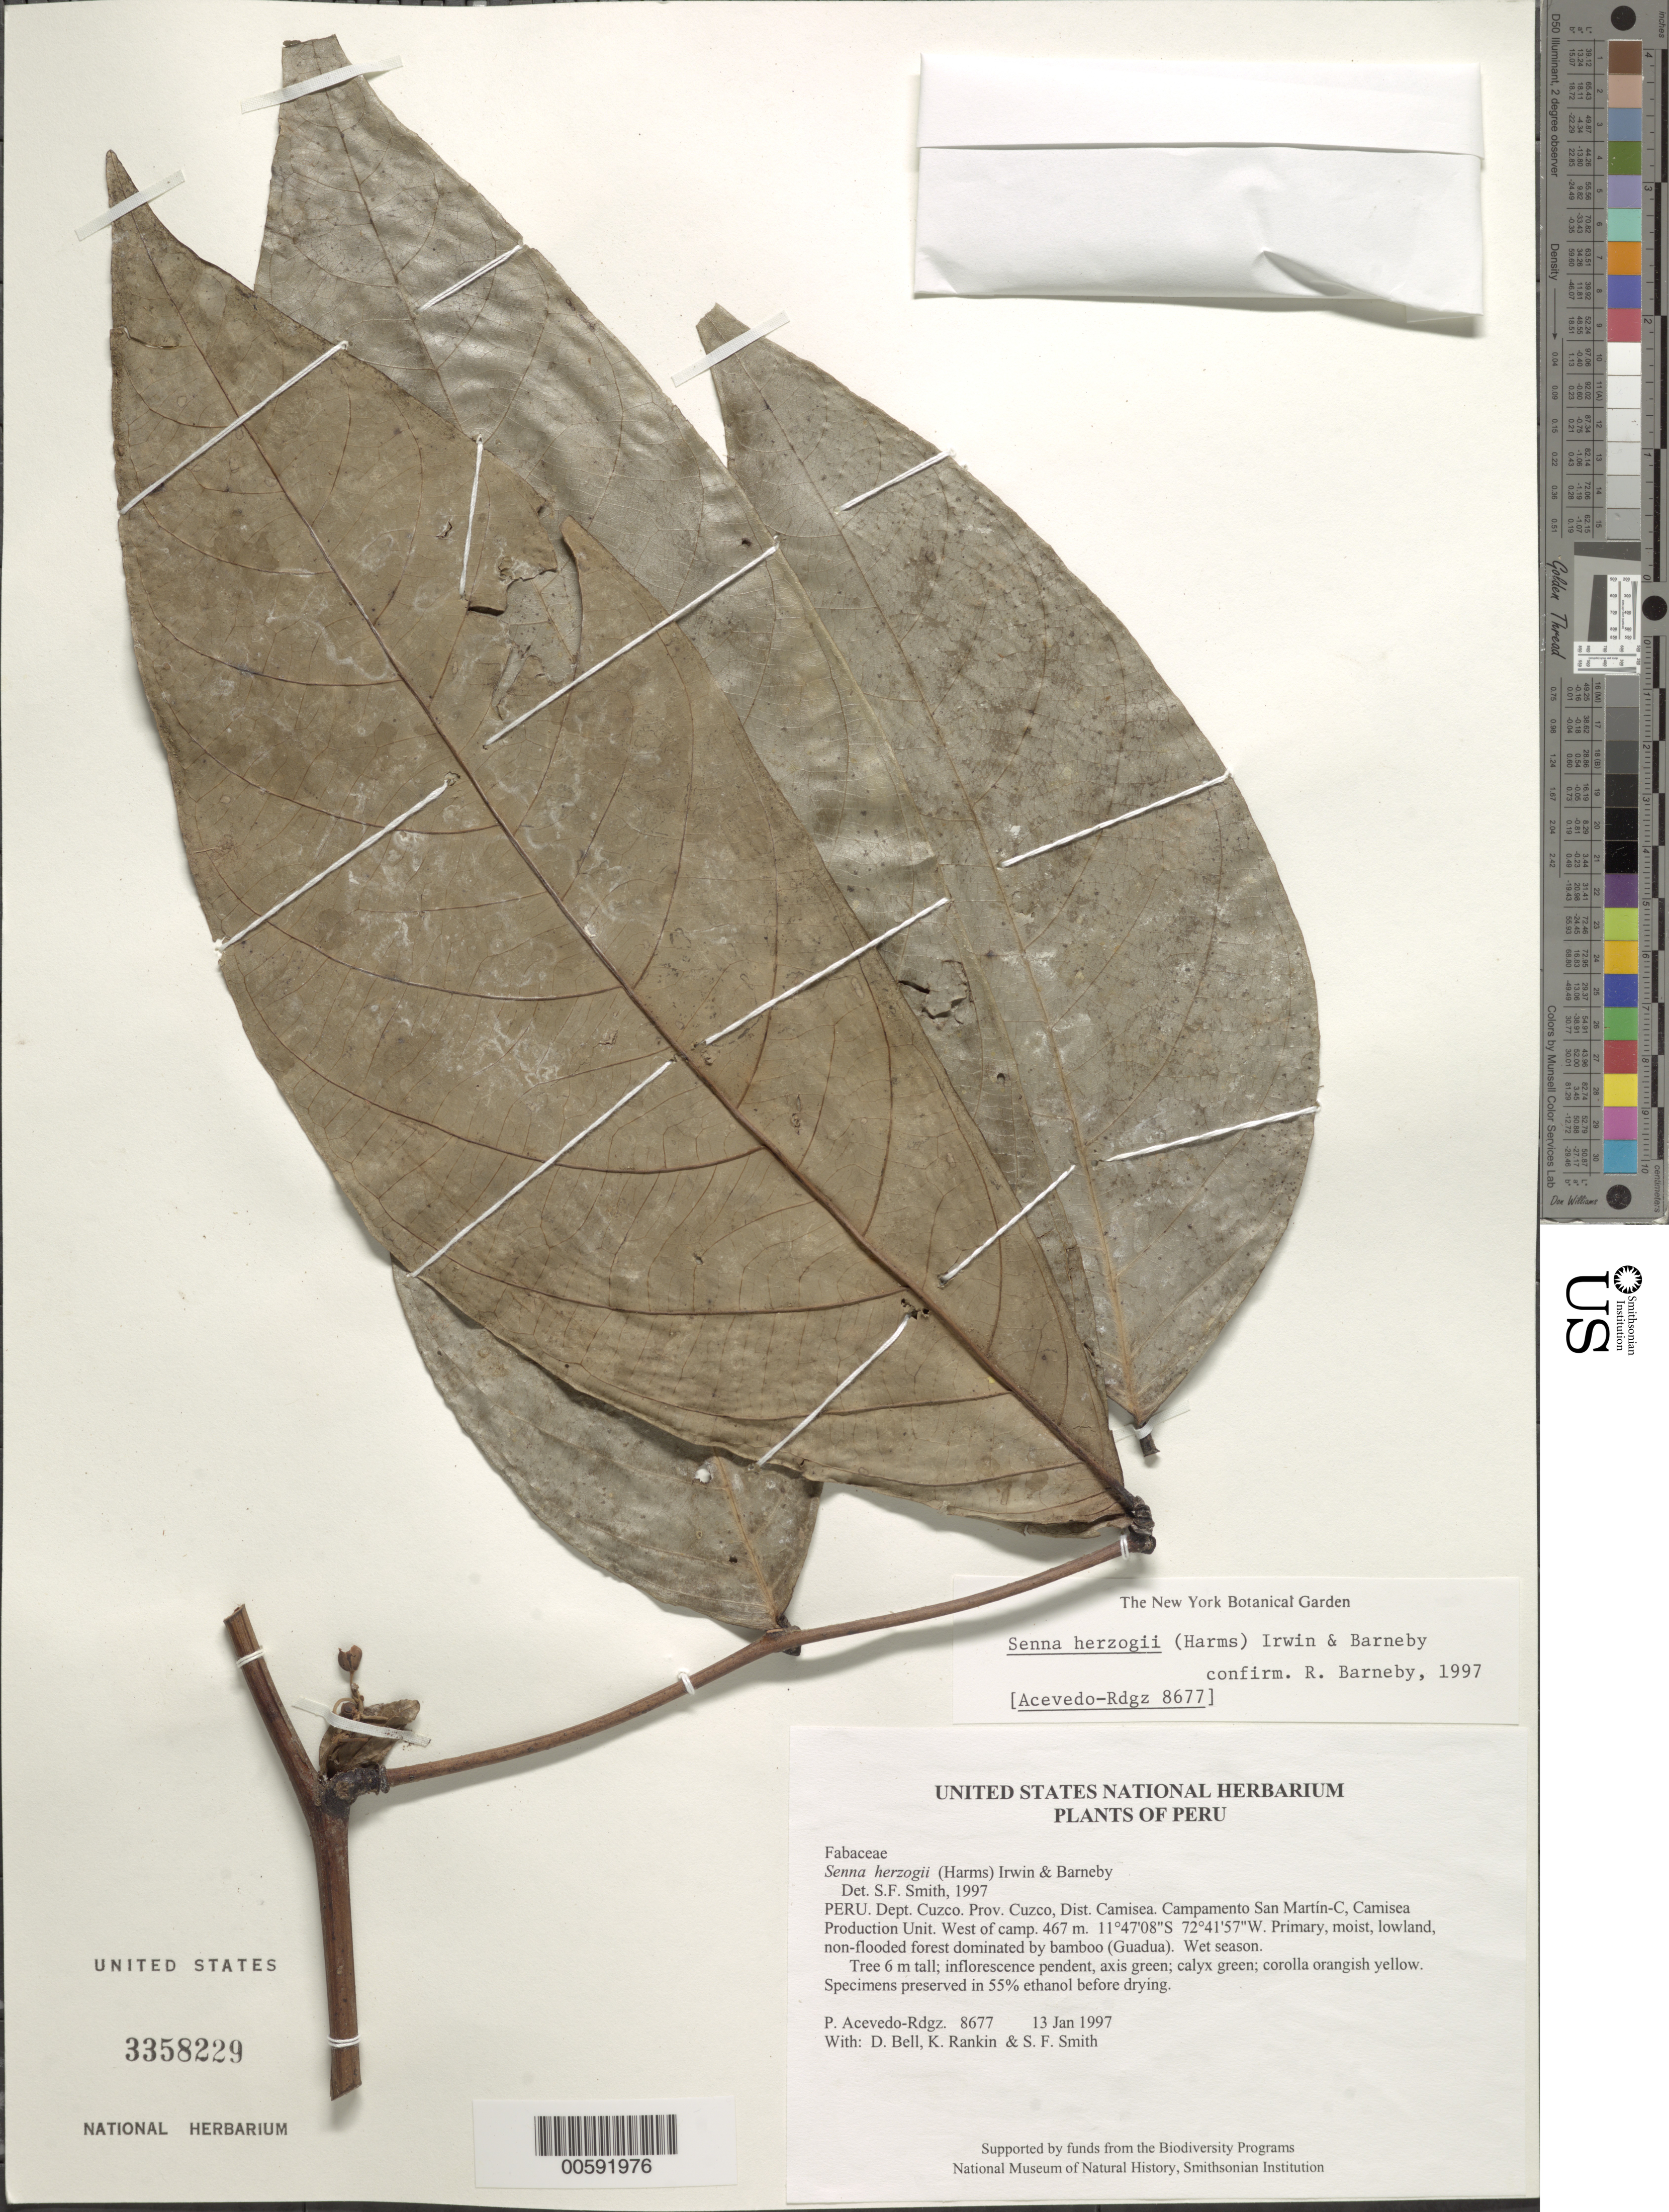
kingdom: Plantae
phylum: Tracheophyta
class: Magnoliopsida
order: Fabales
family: Fabaceae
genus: Senna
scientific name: Senna herzogii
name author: (Harms) H.S. Irwin & Barneby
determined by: Smith, Stephen F., (US), NMNH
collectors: P. Acevedo-Rodr., D. A. Bell, K. B. Rankin & S.F. Smith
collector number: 8677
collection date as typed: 13 Jan 1997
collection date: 1997-01-13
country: Peru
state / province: Cusco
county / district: Cusco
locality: Districto Camisea, Campamento San Martín-C, Camisea Production Unit. West of camp.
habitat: Primary, moist, lowland, non-flooded forest dominated by bamboo (Guadua). Wet season.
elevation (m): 467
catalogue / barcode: US 3358229